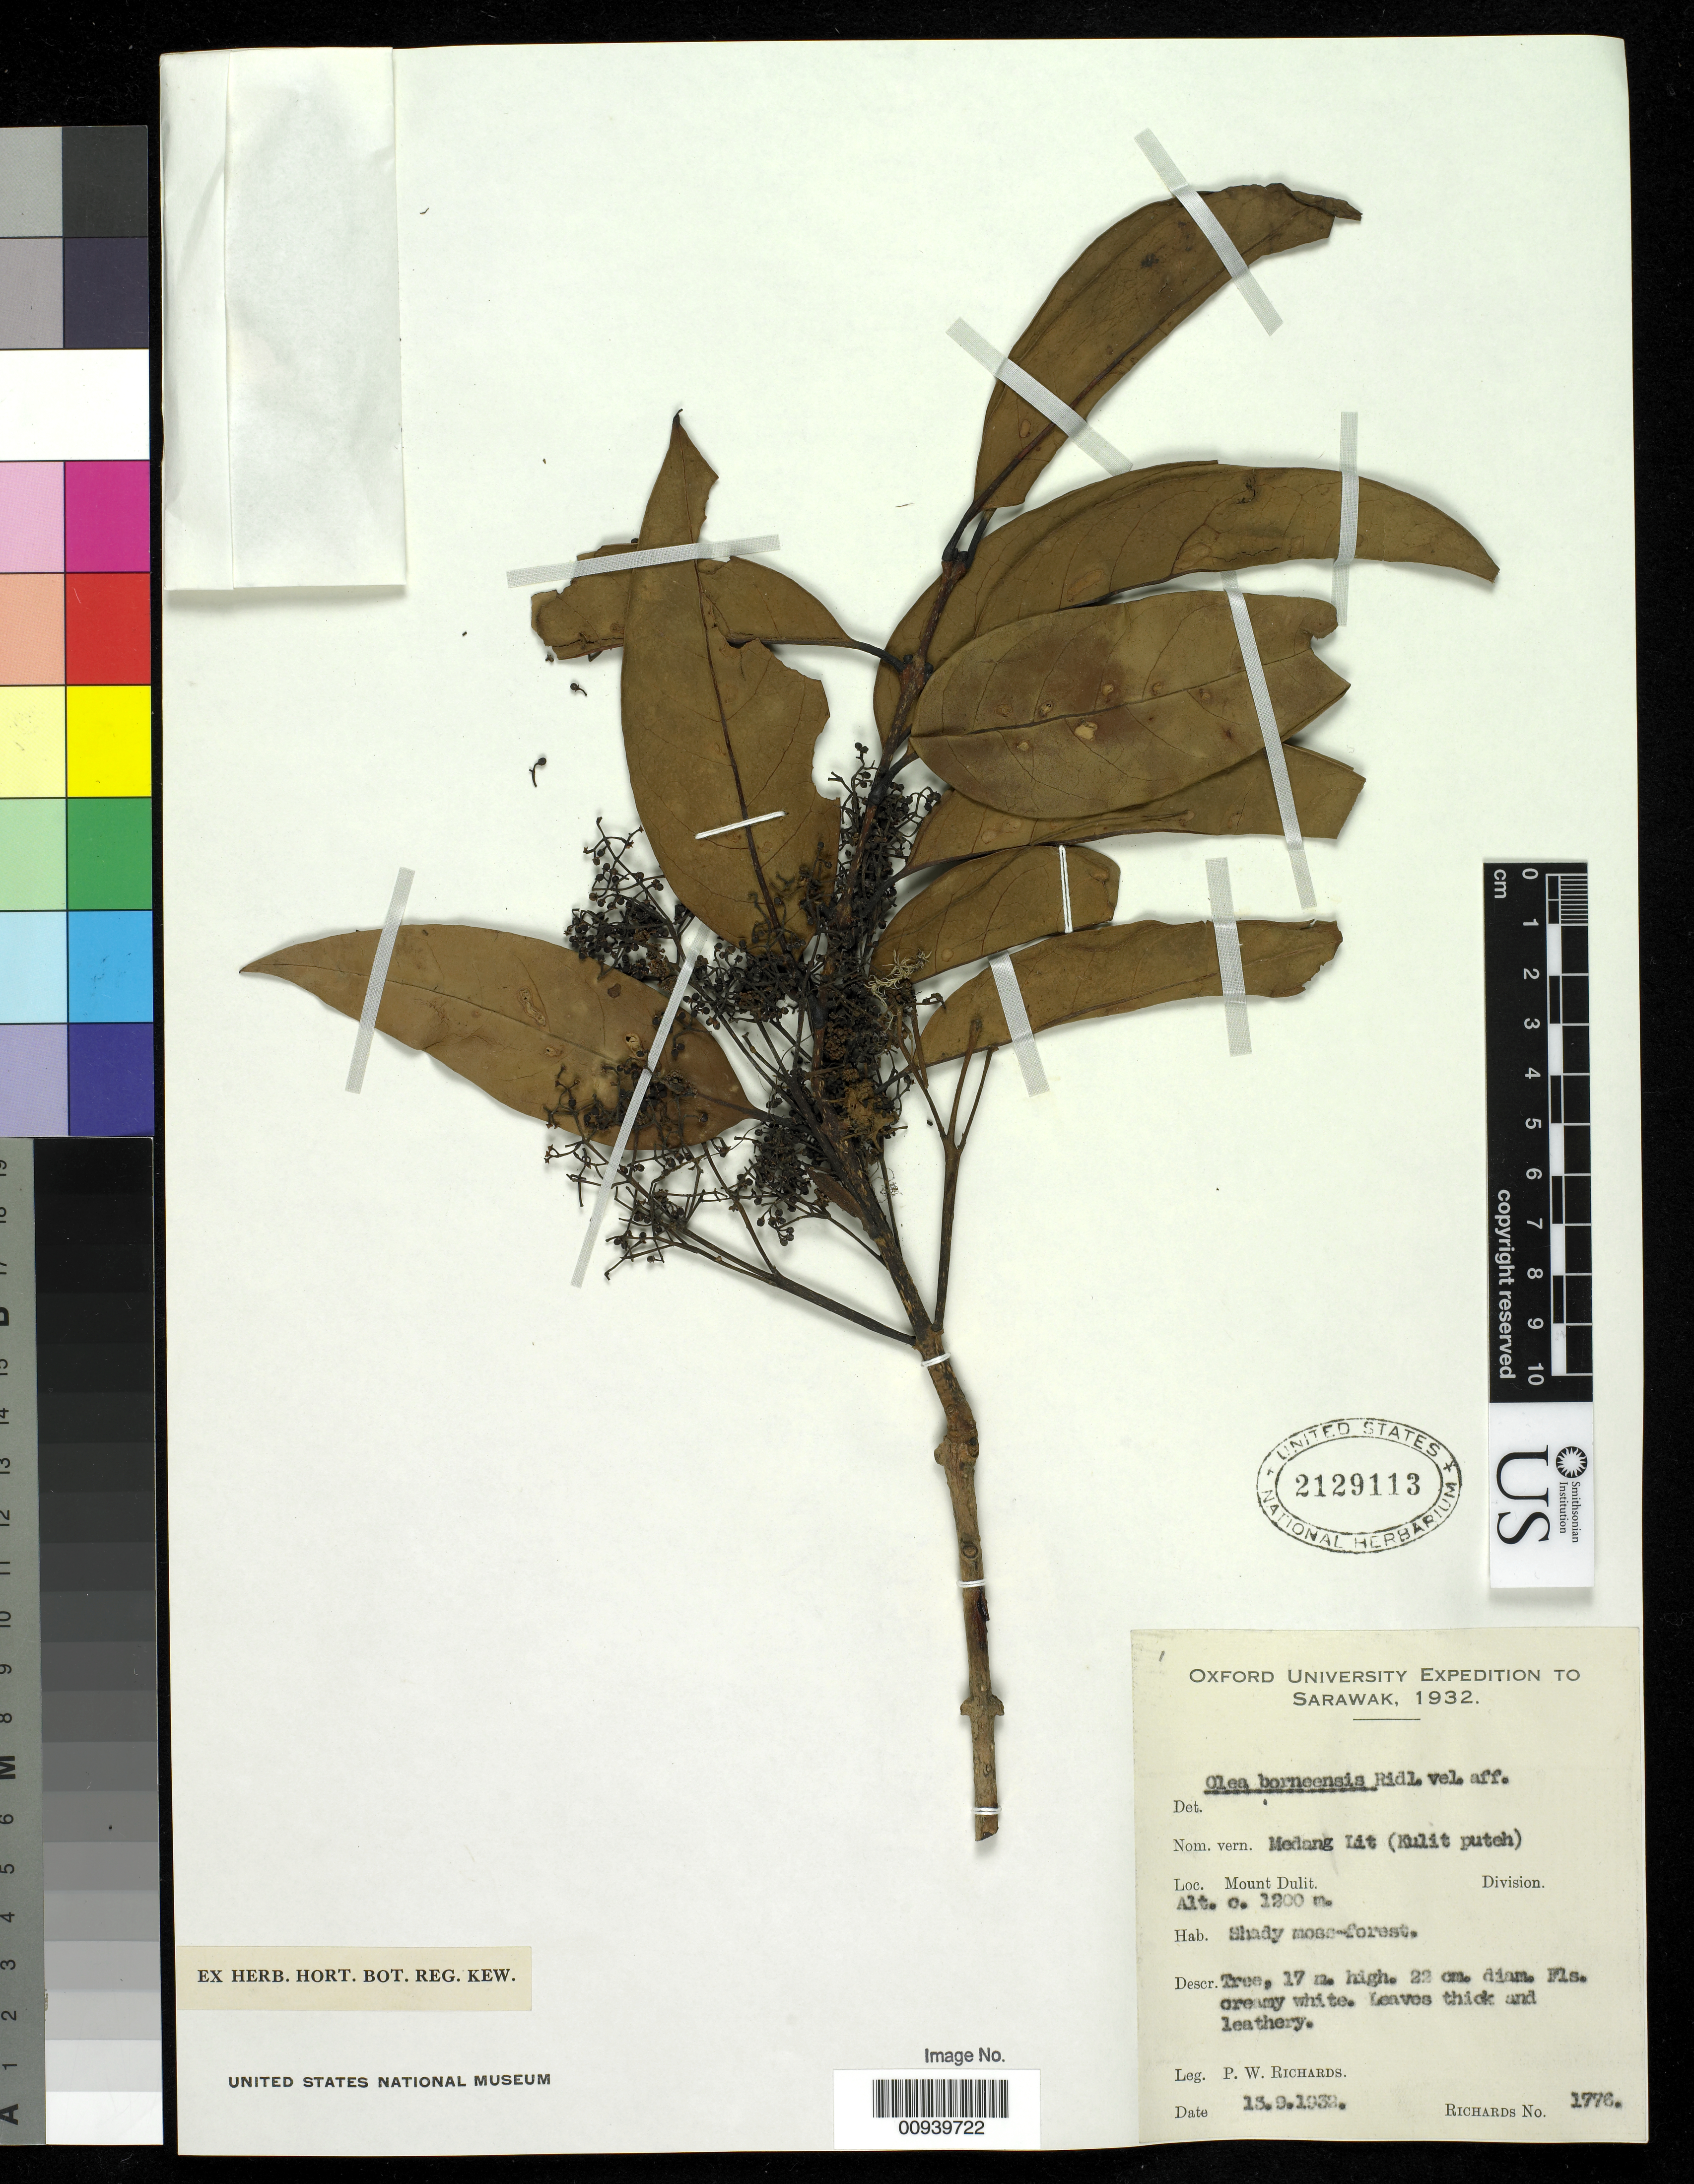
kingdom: Plantae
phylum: Tracheophyta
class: Magnoliopsida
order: Lamiales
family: Oleaceae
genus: Olea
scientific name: Olea borneensis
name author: Boerl.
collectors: P. Richards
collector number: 1776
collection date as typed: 13 Sep 1932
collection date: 1932-09-13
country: Indonesia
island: Borneo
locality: Mount Dulit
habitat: Shady moss-forest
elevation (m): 1200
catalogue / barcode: US 2129113